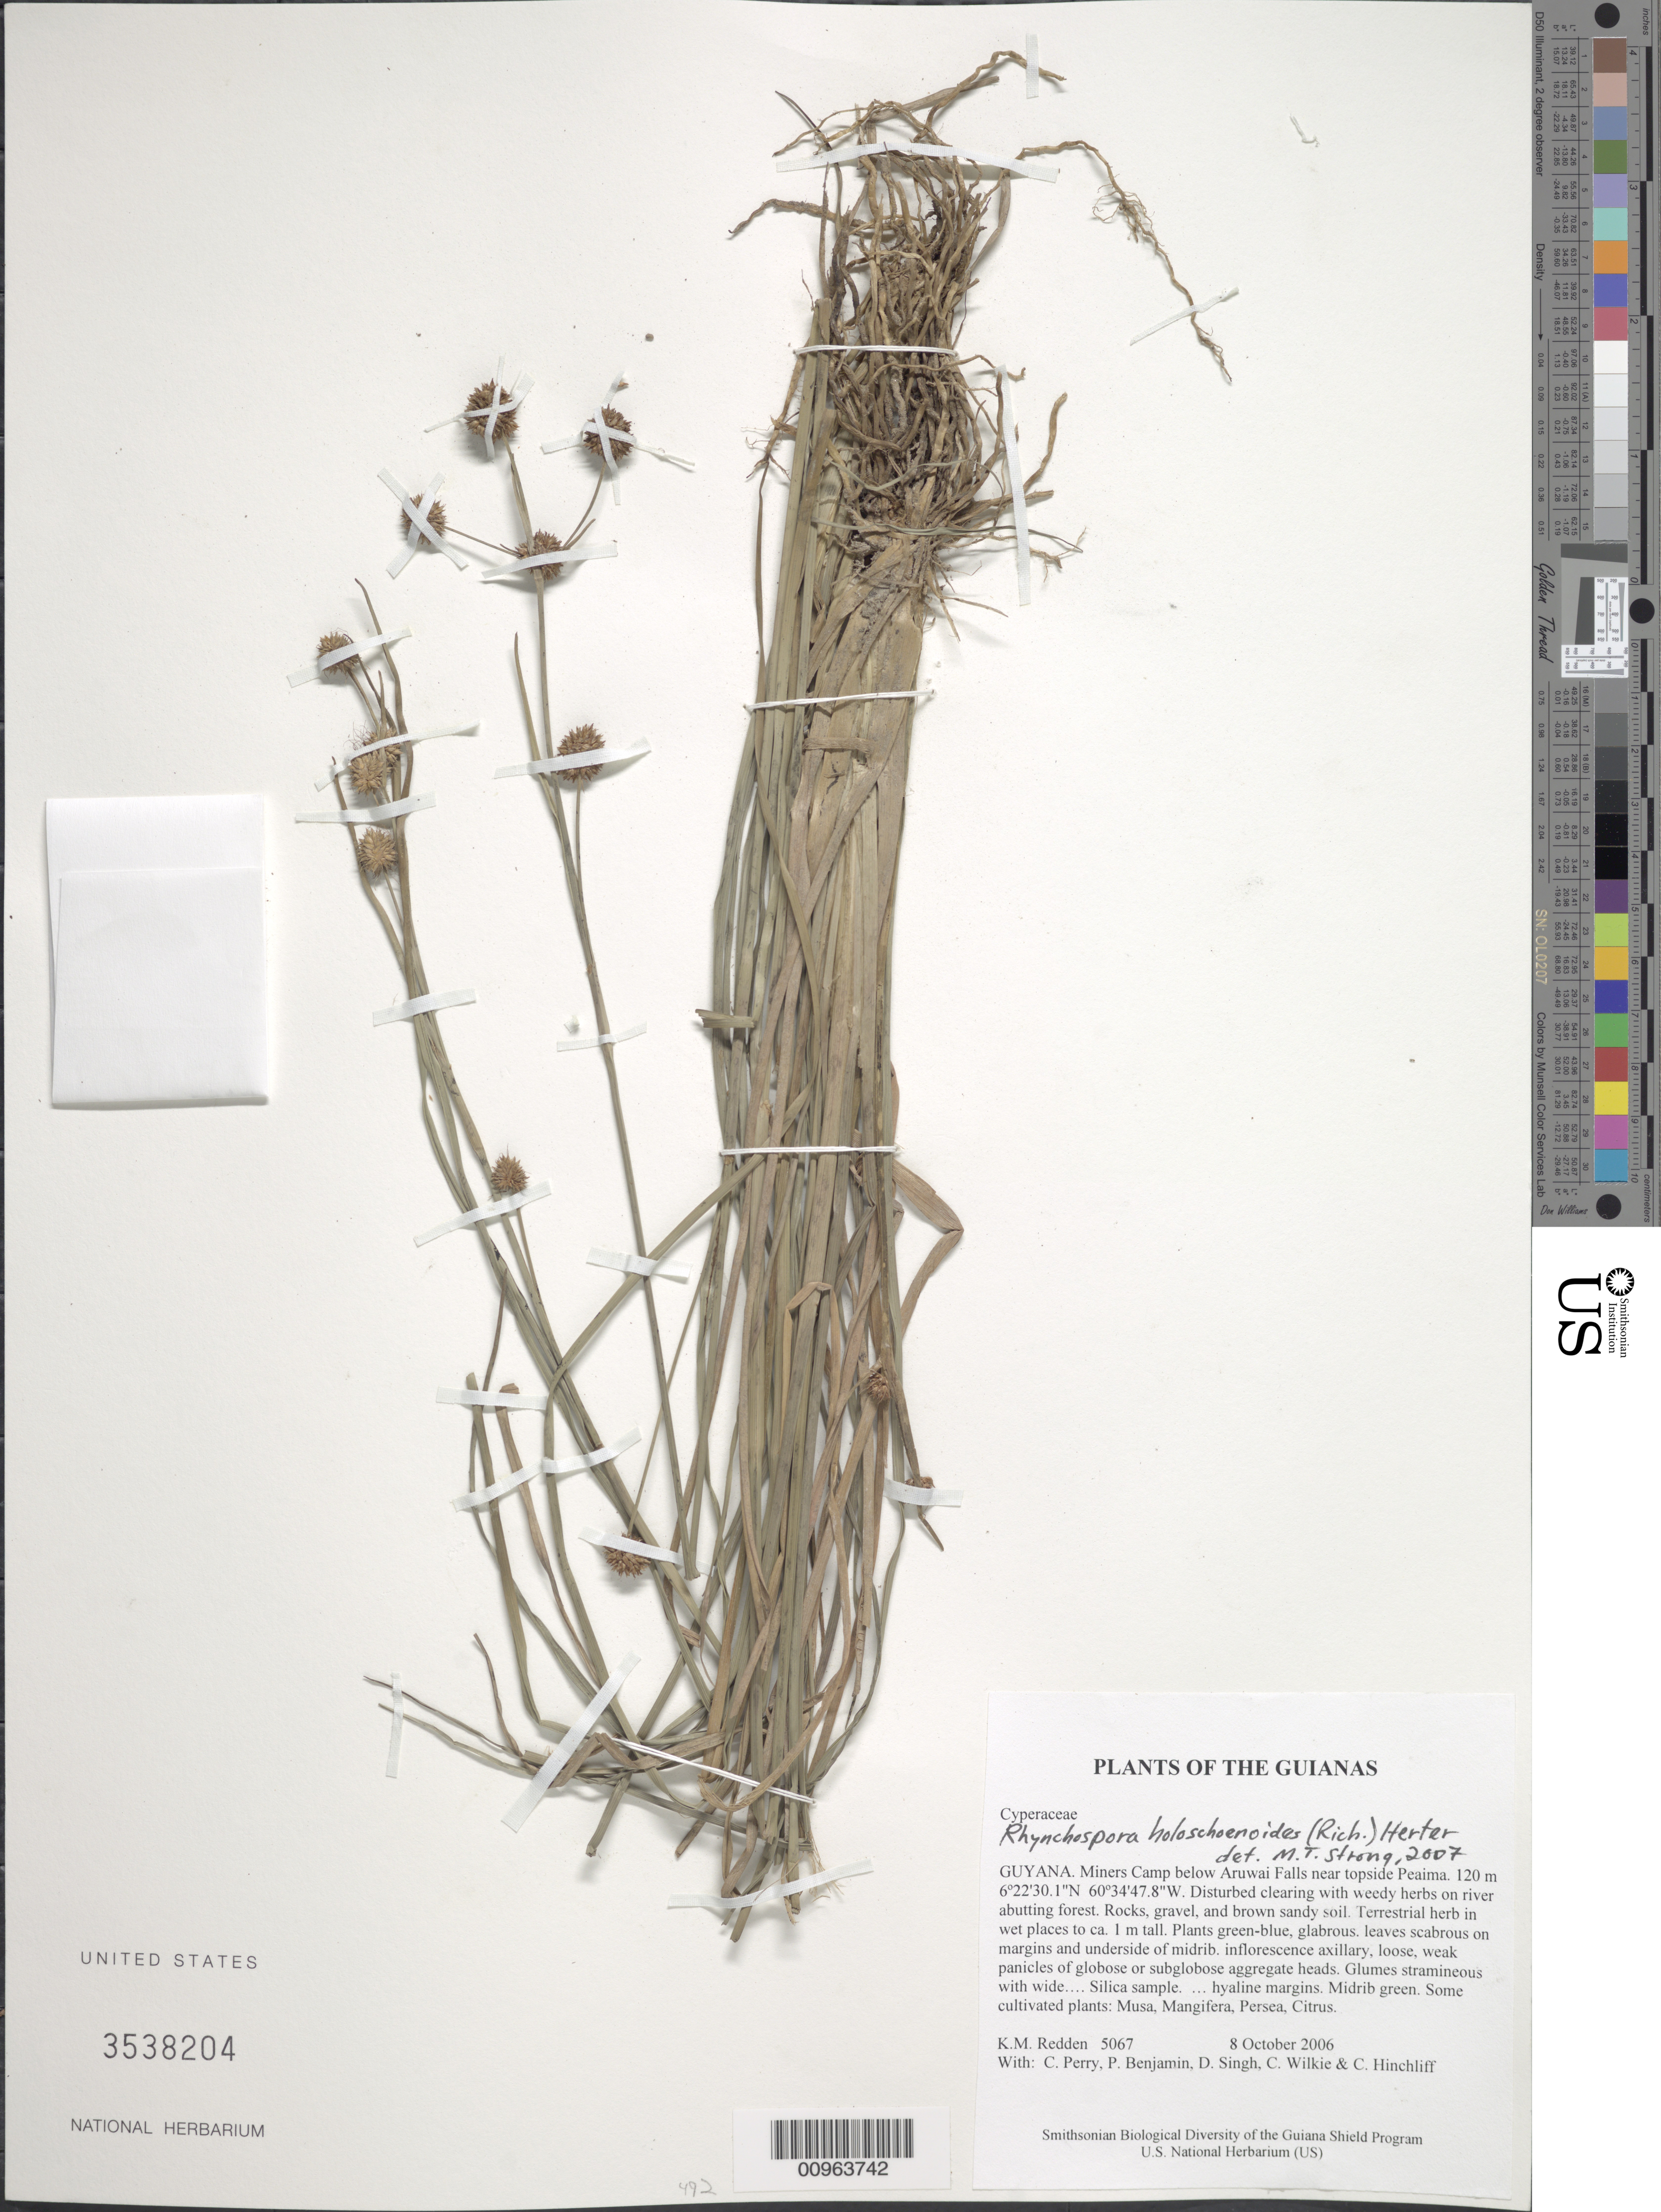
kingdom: Plantae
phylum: Tracheophyta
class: Liliopsida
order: Poales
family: Cyperaceae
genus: Rhynchospora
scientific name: Rhynchospora holoschoenoides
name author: (Rich.) Herter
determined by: Strong, M. T., (US), Smithsonian Institution - National Museum of Natural History (UNITED STATES)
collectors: K. M. Redden, C. Perry, P. Benjamin, D. Singh, C. Wilkie & C. E. Hinchliff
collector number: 5067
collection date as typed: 8 October 2006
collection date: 2006-10-08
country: Guyana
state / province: Cuyuni-Mazaruni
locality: Miners Camp below Arawai Falls near topside Peaima.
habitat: Disturbed clearing with weedy herbs on river abutting forest. Rocks, gravel, and brown sandy soil. Some cultivated plants: Musa, Mangifera, Persea, Citrus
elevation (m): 120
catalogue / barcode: US 3538204